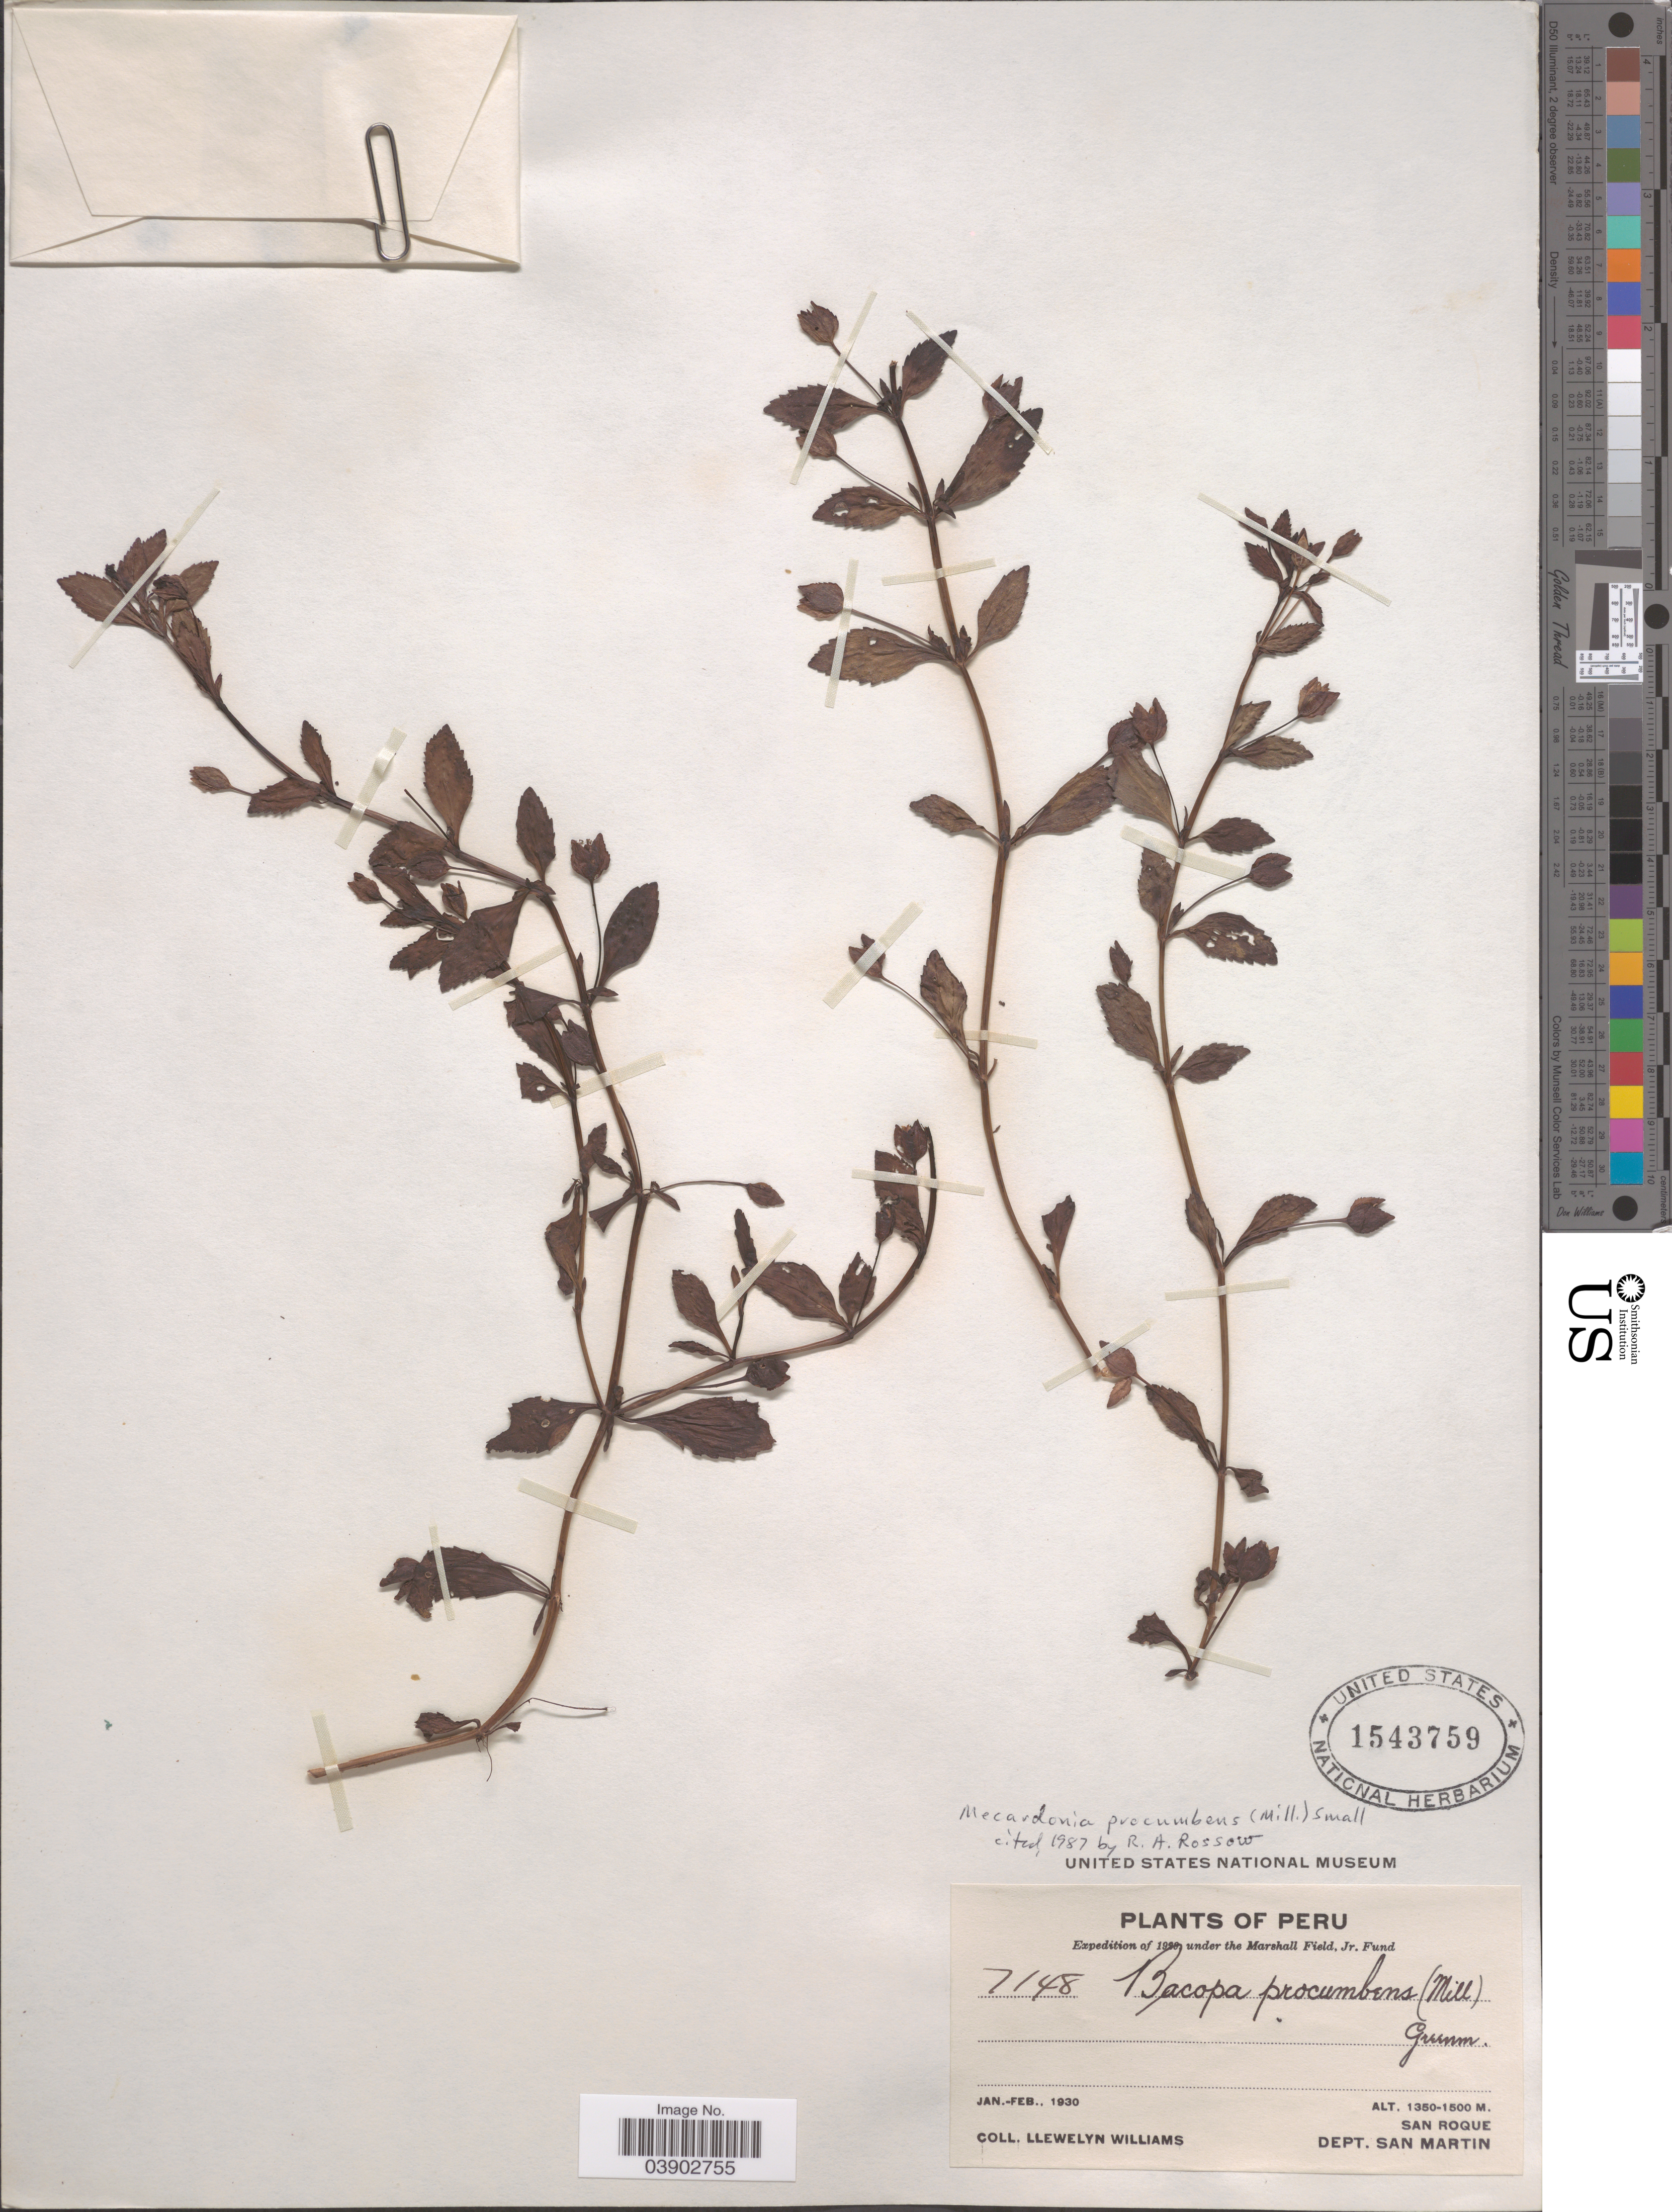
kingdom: Plantae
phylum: Tracheophyta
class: Magnoliopsida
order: Lamiales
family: Plantaginaceae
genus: Mecardonia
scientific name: Mecardonia procumbens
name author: (Mill.) Small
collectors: Ll. Williams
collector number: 7148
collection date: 1930-01/1930-02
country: Peru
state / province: San Martín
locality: San Roque. Dept. San Martin.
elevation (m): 1350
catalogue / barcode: US 1543759